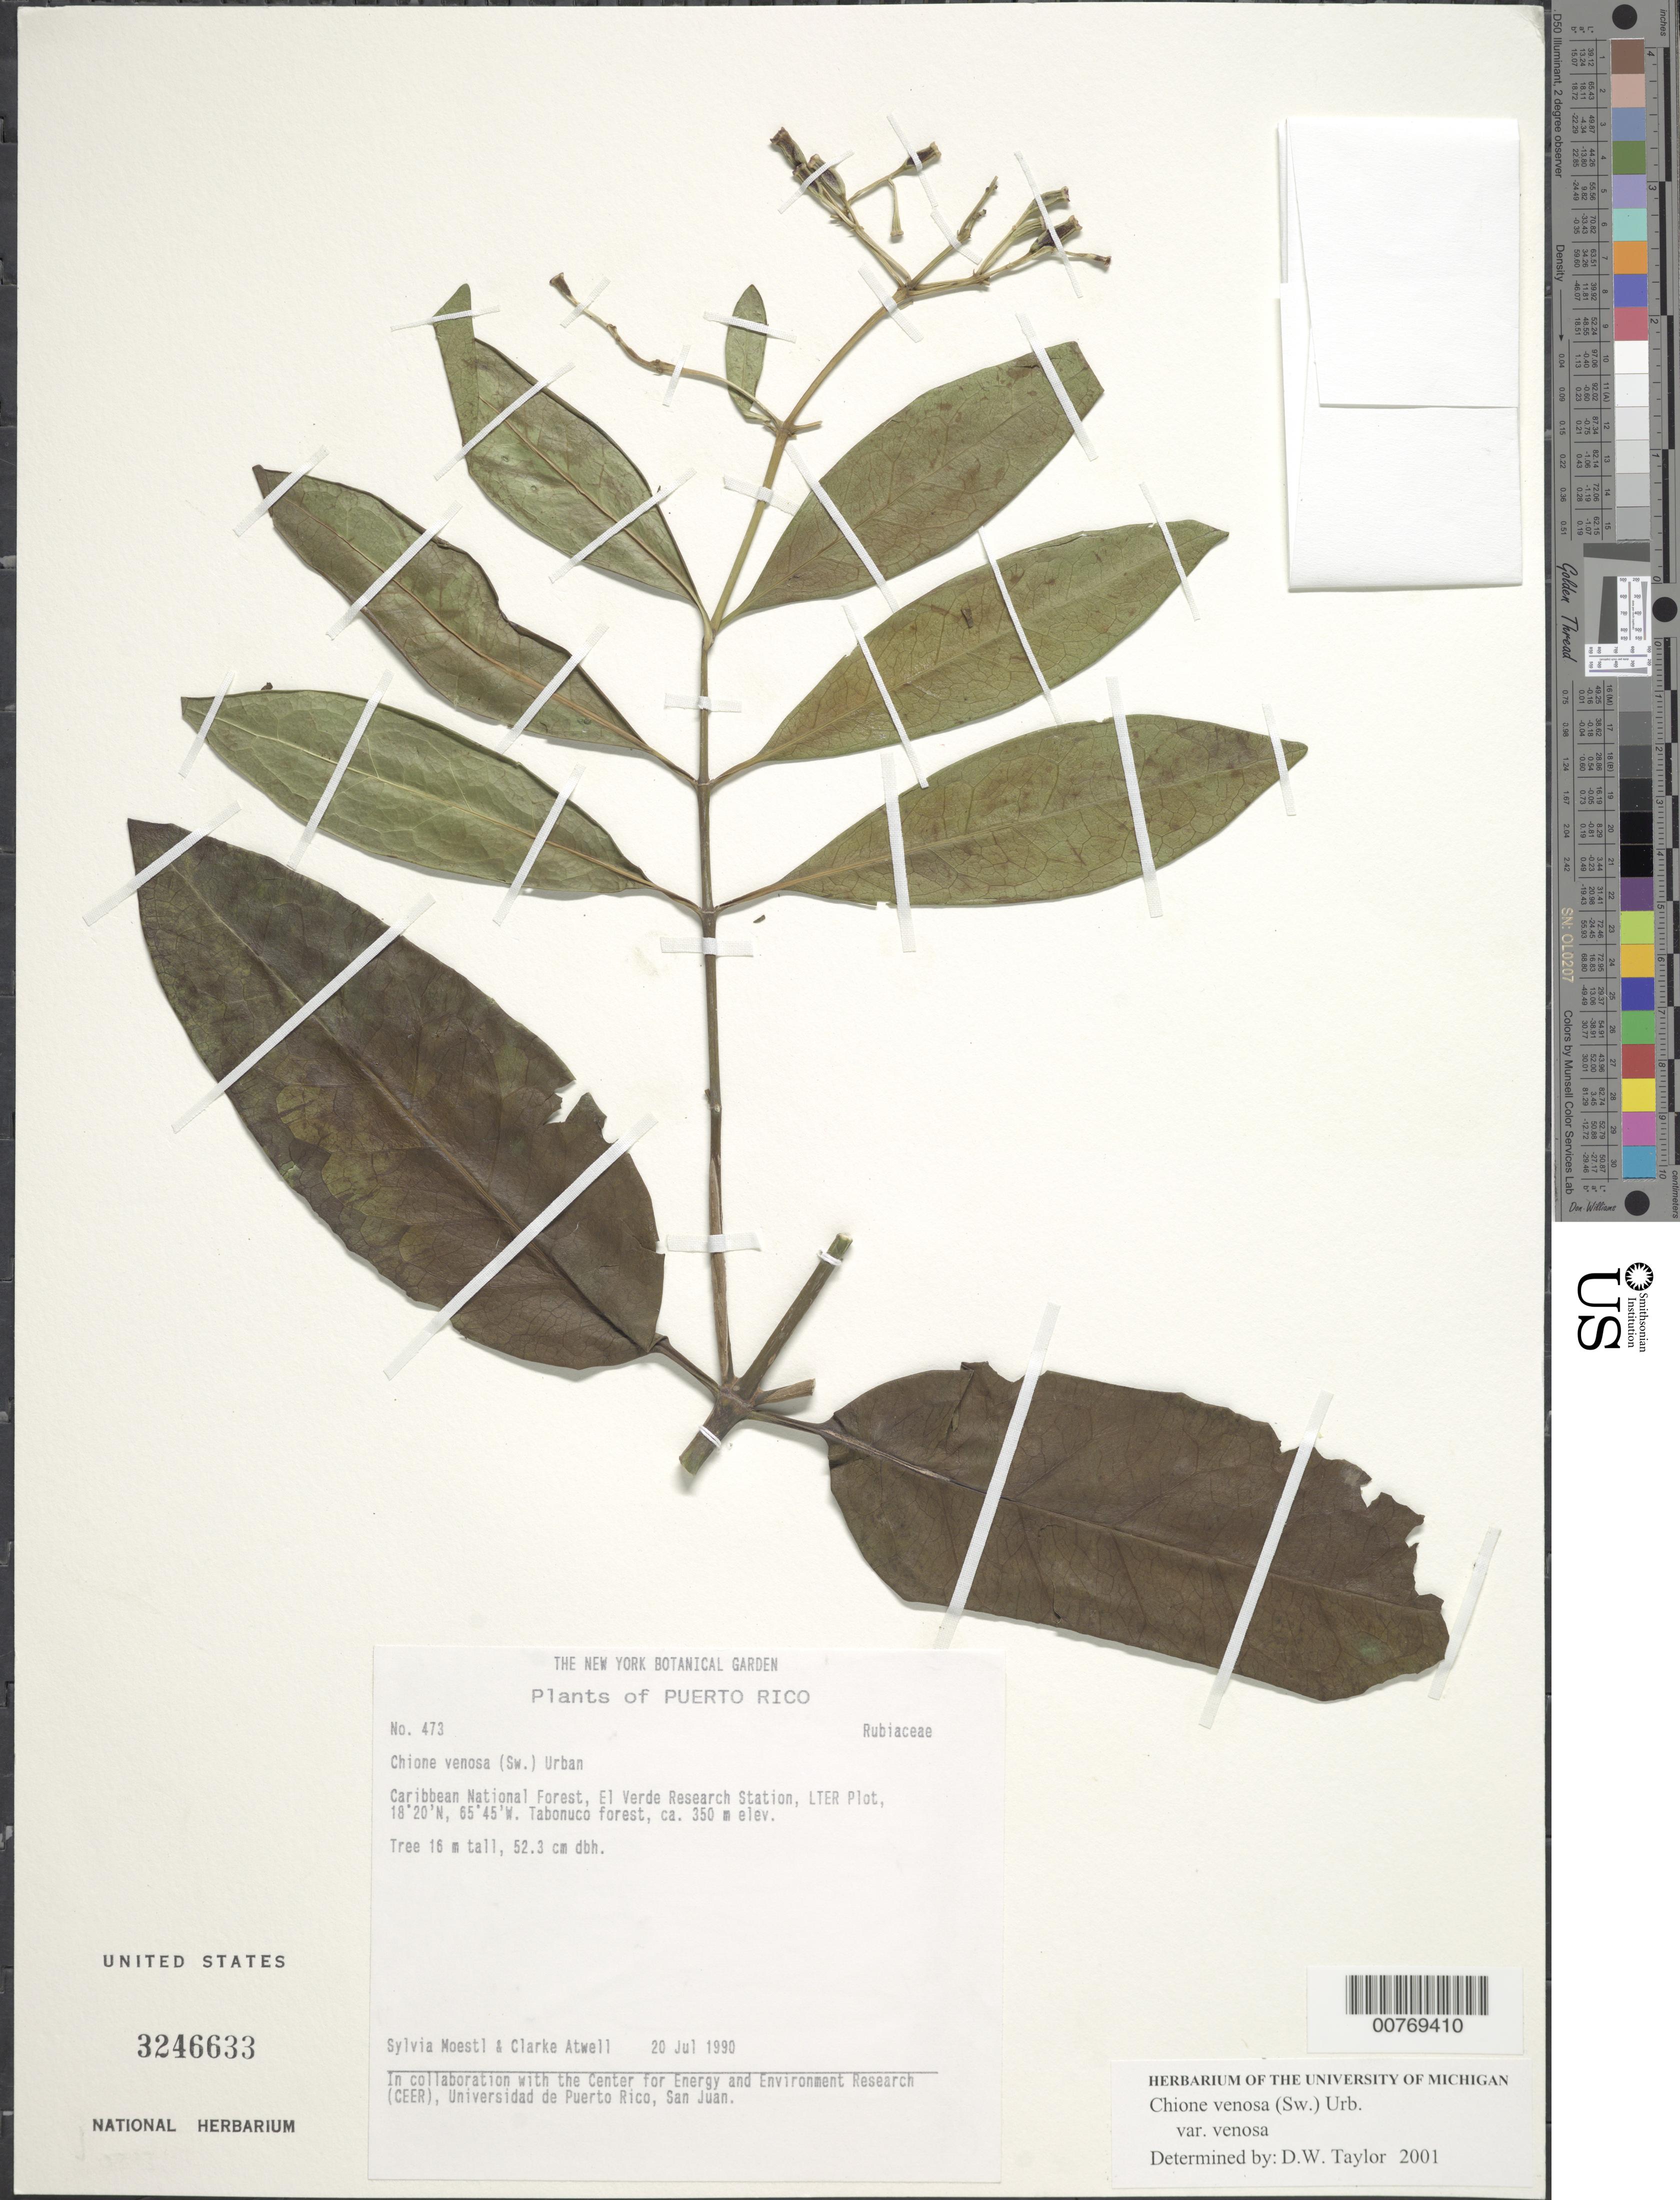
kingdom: Plantae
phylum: Tracheophyta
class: Magnoliopsida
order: Gentianales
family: Rubiaceae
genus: Chione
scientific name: Chione venosa var. venosa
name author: (Sw.) Urb.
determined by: Taylor, D. W., (MICH), University of Michigan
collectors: S. Moestl & C. Atwell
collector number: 473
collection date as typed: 20 Jul 1990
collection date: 1990-07-20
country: Puerto Rico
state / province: Río Grande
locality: Caribbean National Forest, El Verde Research Station, LTER plot. Tabonuco forest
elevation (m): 350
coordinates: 18.33333333, -65.75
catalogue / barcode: US 3246633